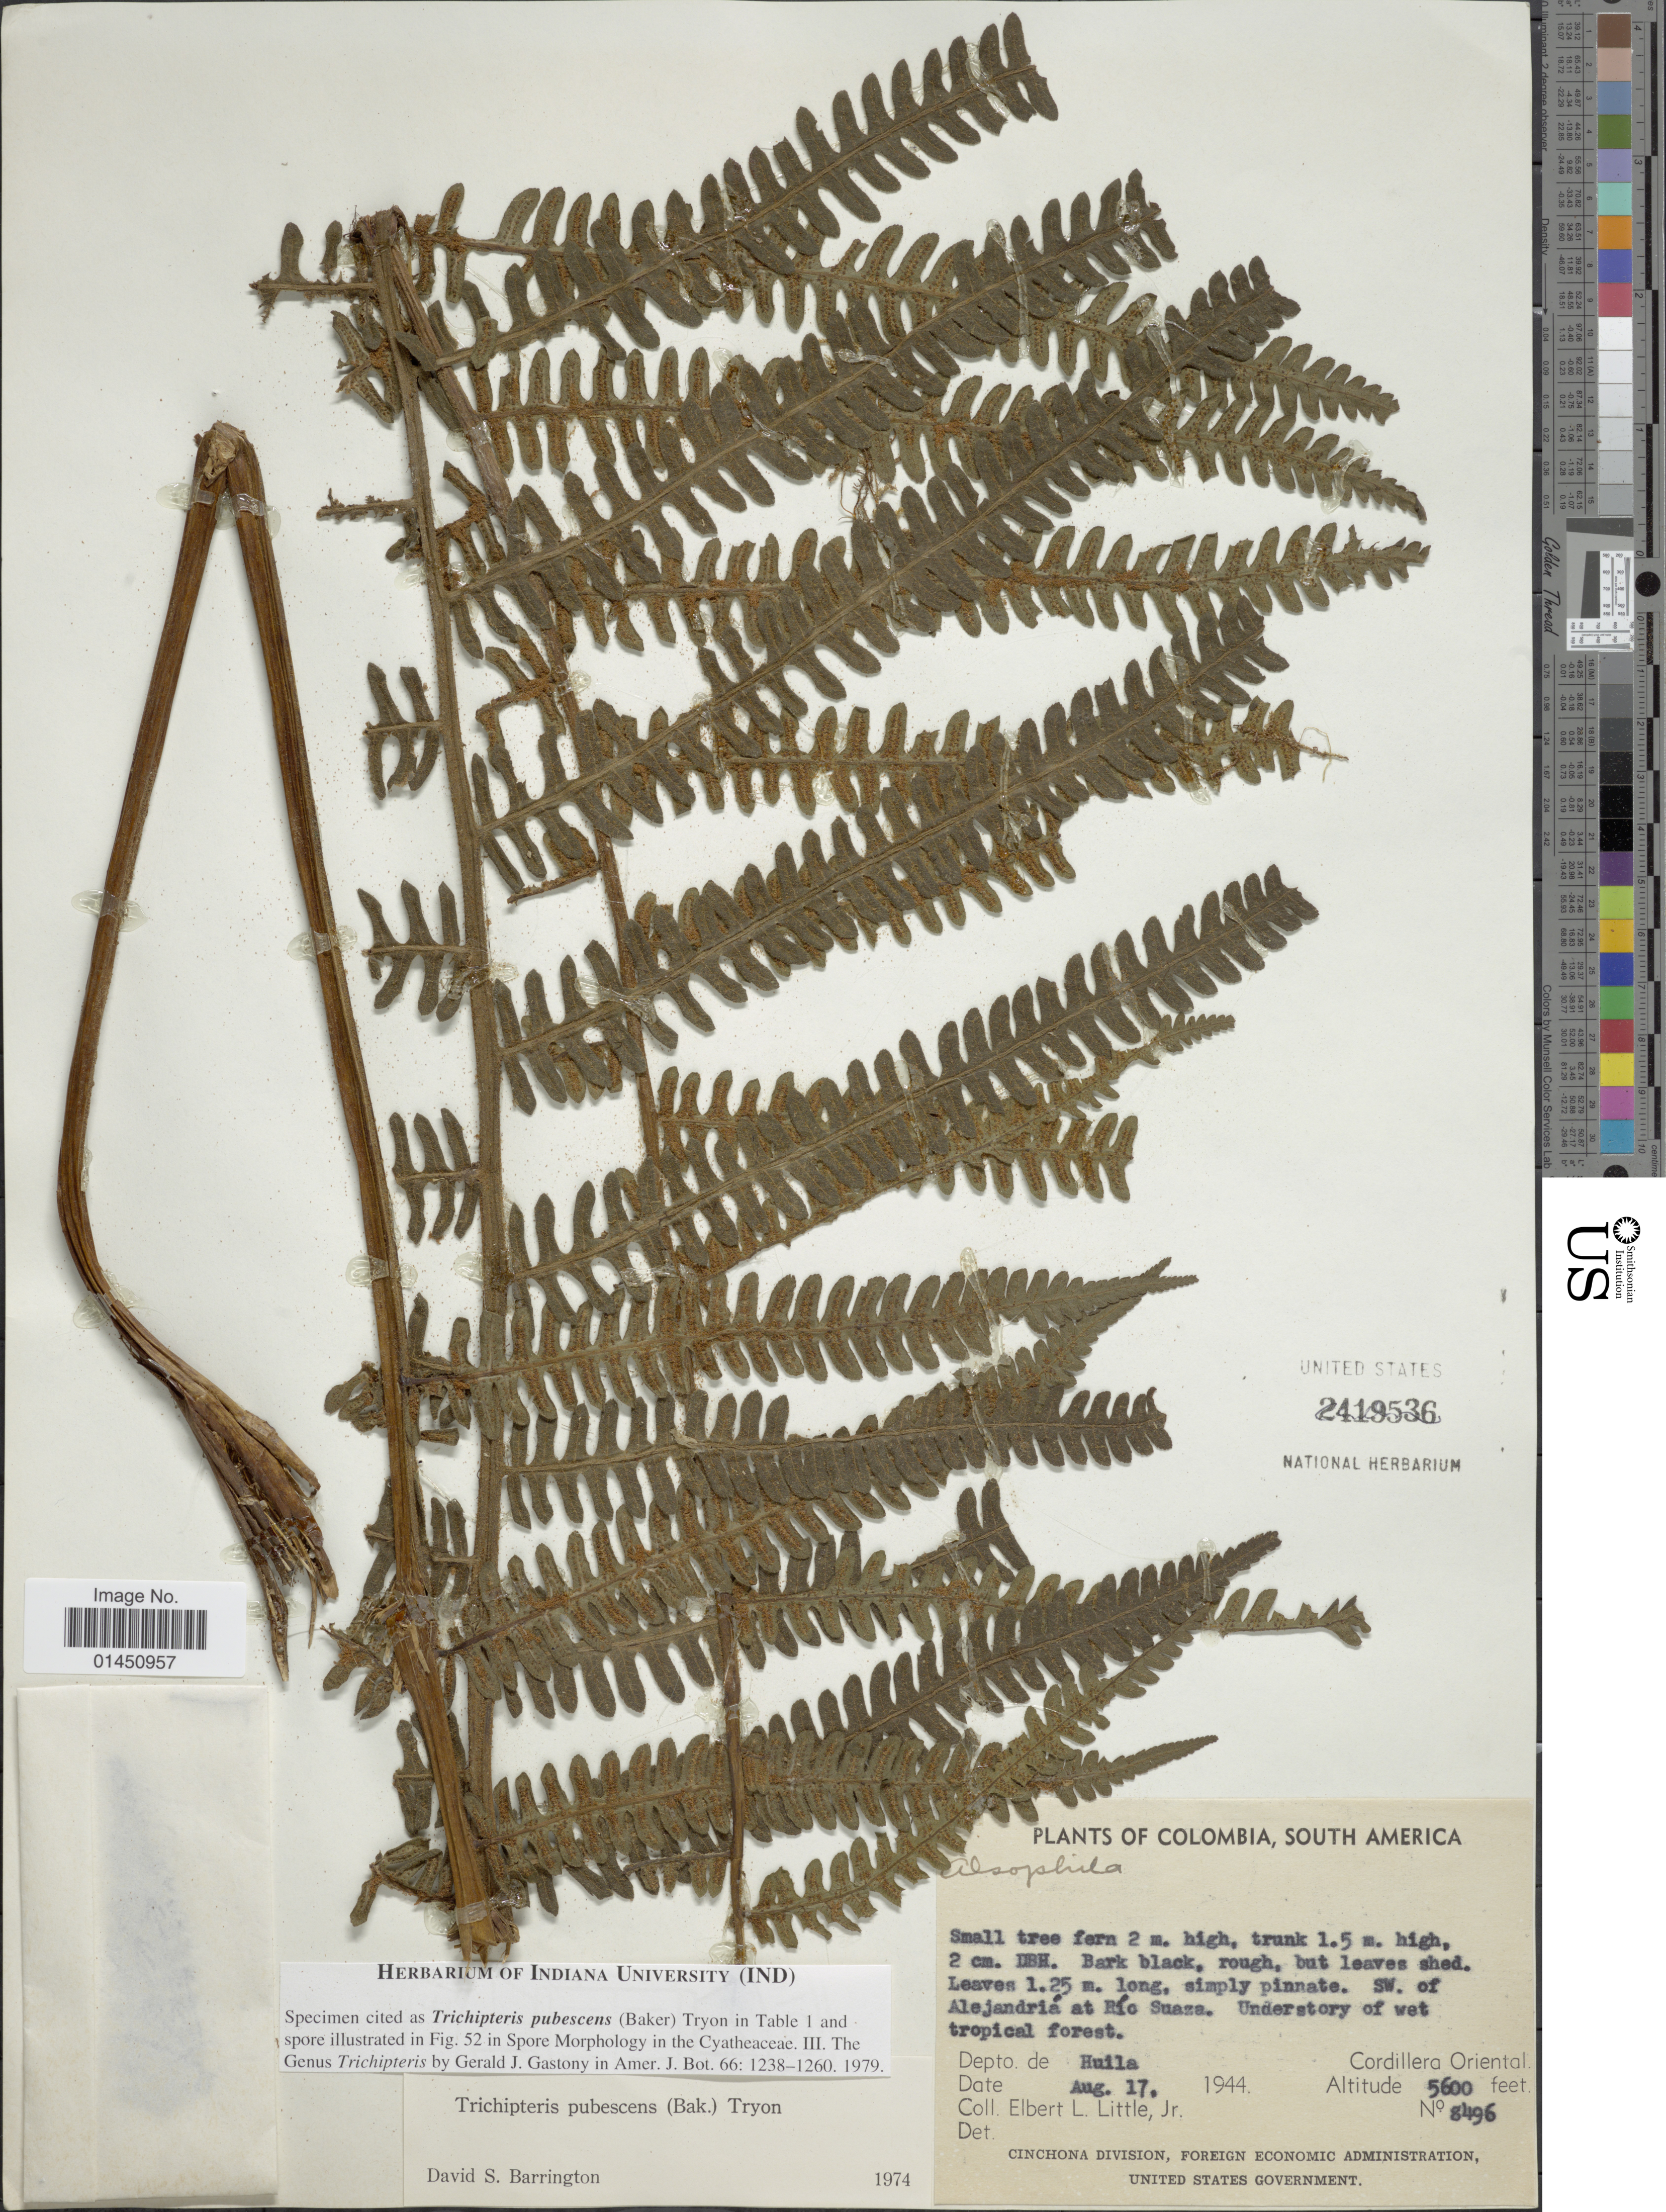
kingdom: Plantae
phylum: Tracheophyta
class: Polypodiopsida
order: Cyatheales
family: Cyatheaceae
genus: Cyathea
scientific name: Cyathea bipinnatifida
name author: (Baker) Domin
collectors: E. L. Little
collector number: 8496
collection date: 1944-08-17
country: Colombia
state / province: Huila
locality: SW of Alejandria at Rio Suaza, Cordillera Oriental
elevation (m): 1707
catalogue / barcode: US 2419536